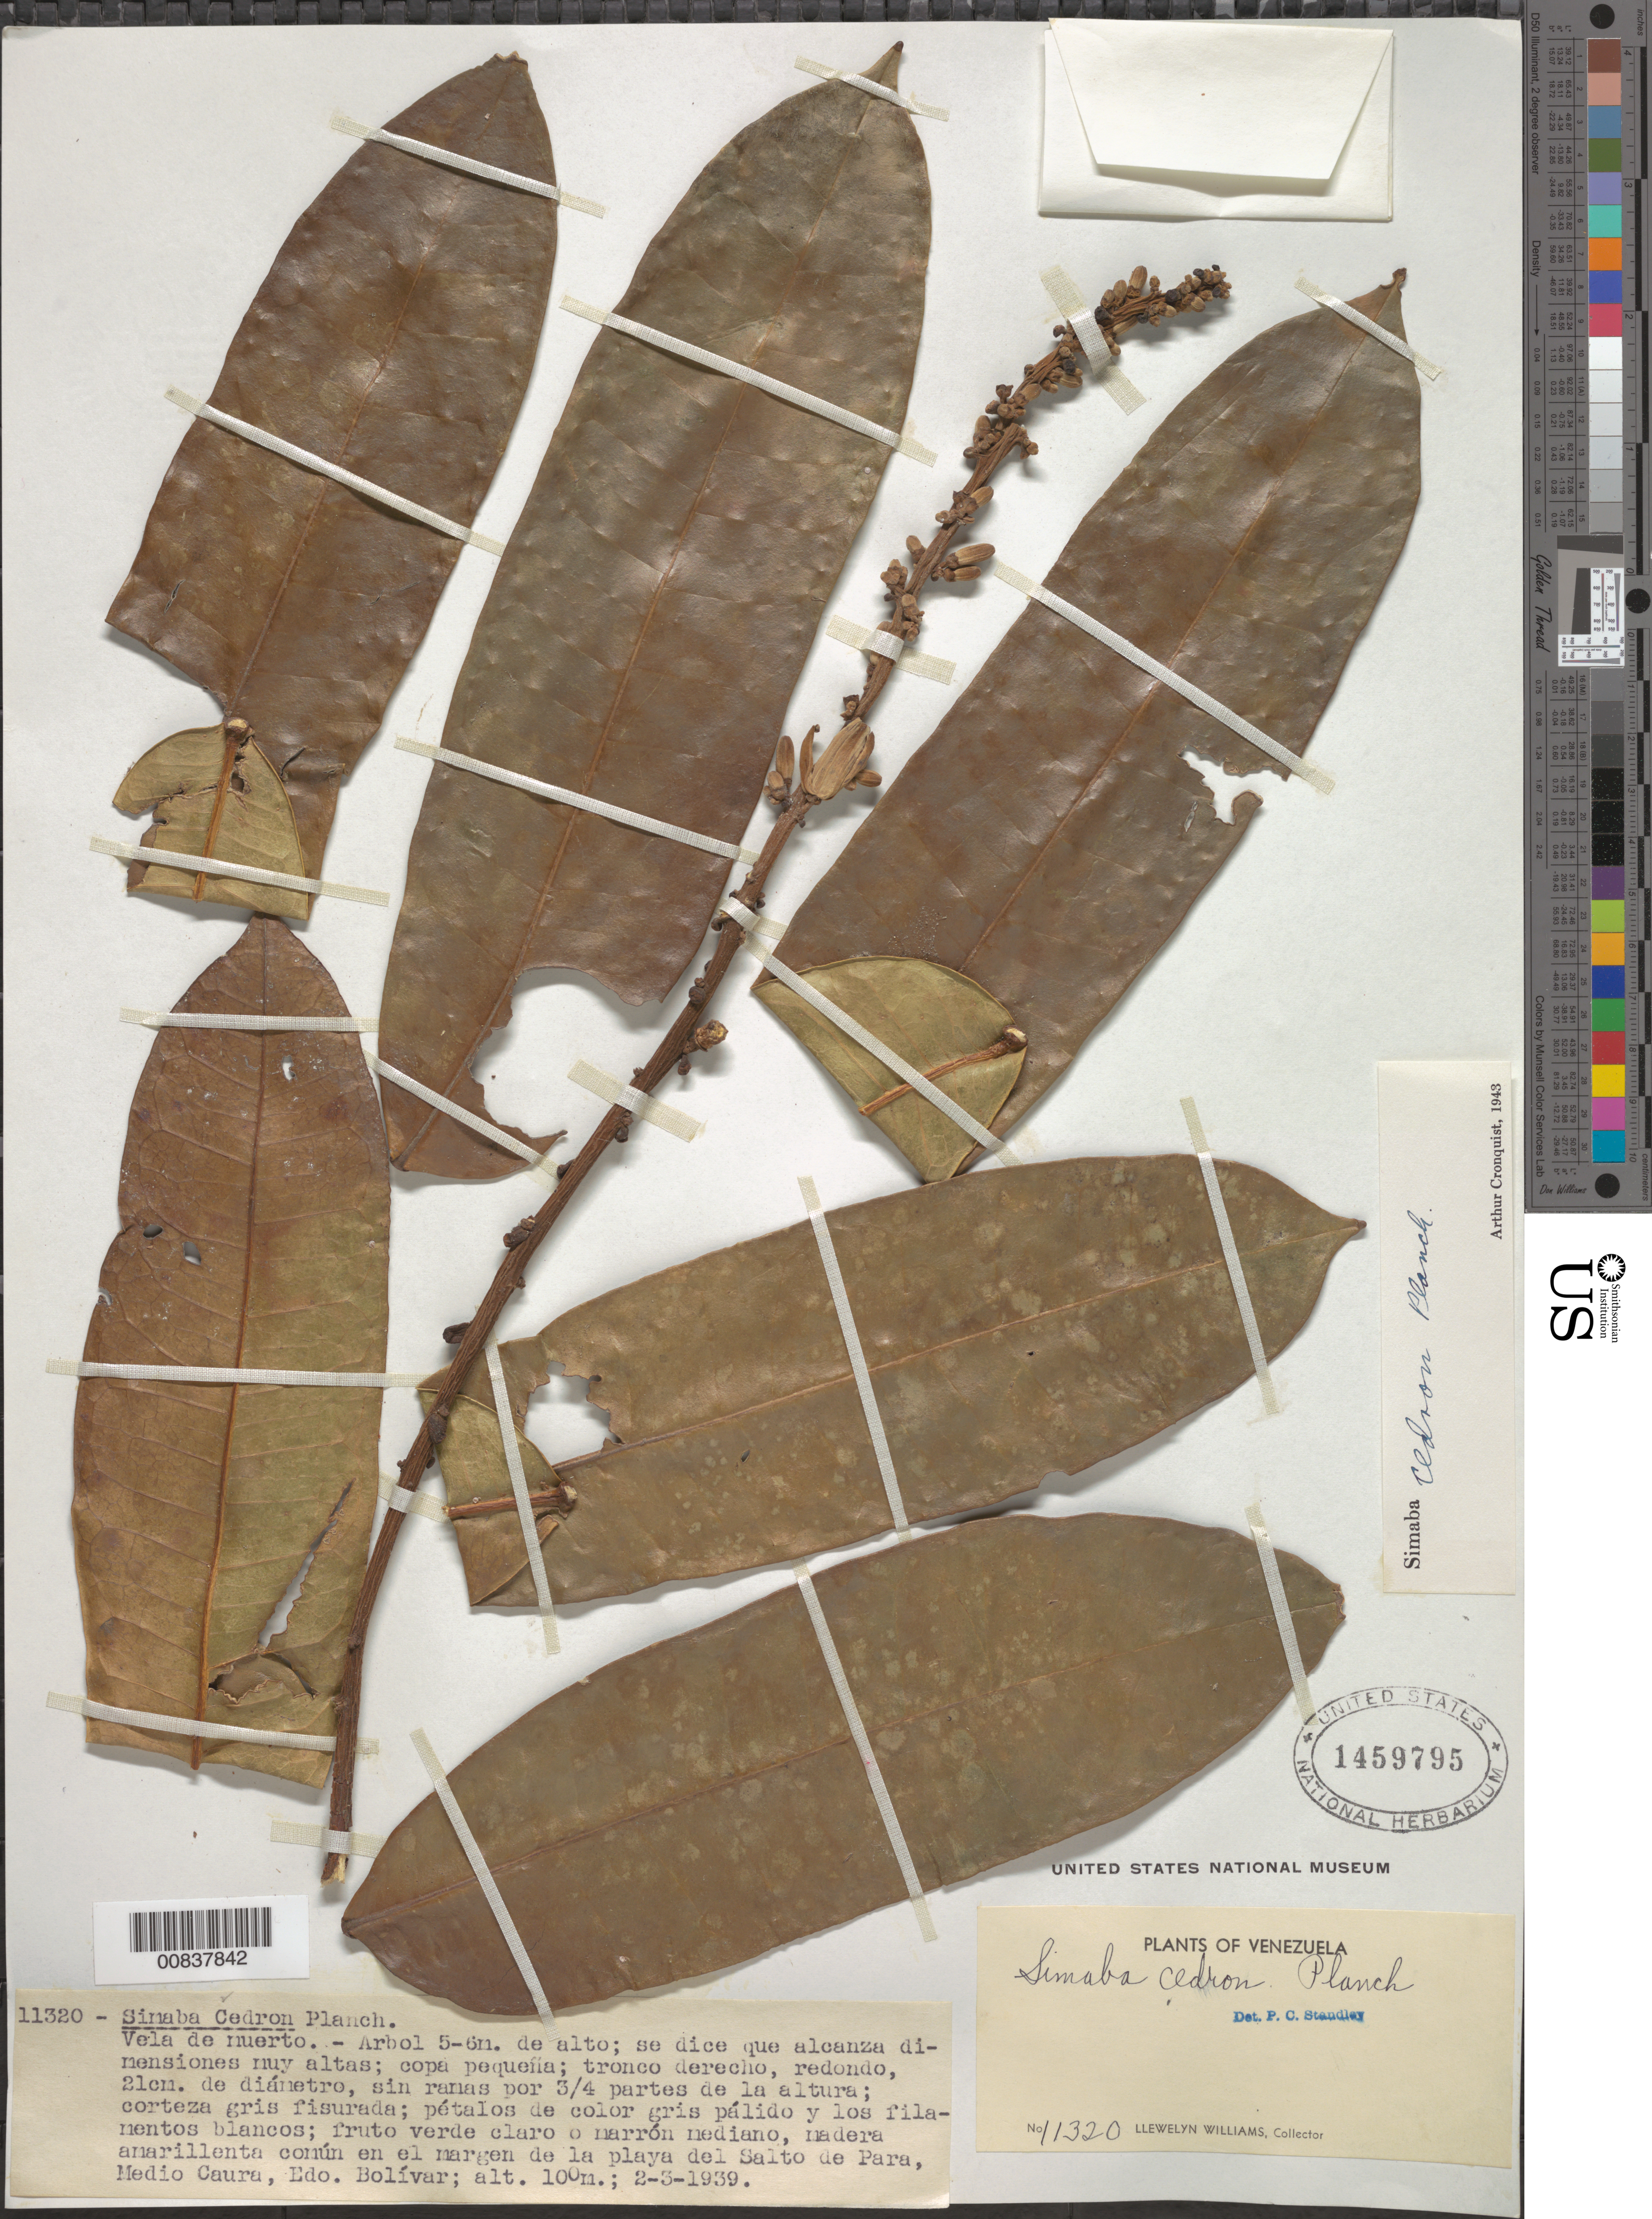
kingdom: Plantae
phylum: Tracheophyta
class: Magnoliopsida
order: Sapindales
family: Simaroubaceae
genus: Homalolepis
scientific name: Homalolepis cedron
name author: (Planch.) Devecchi & Pirani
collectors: Ll. Williams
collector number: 11320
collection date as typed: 2-Mar-39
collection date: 1939-03-02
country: Venezuela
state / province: Bolívar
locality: Salto de Para, Medio Caura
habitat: Margen de la playa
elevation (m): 100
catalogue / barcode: US 1459795